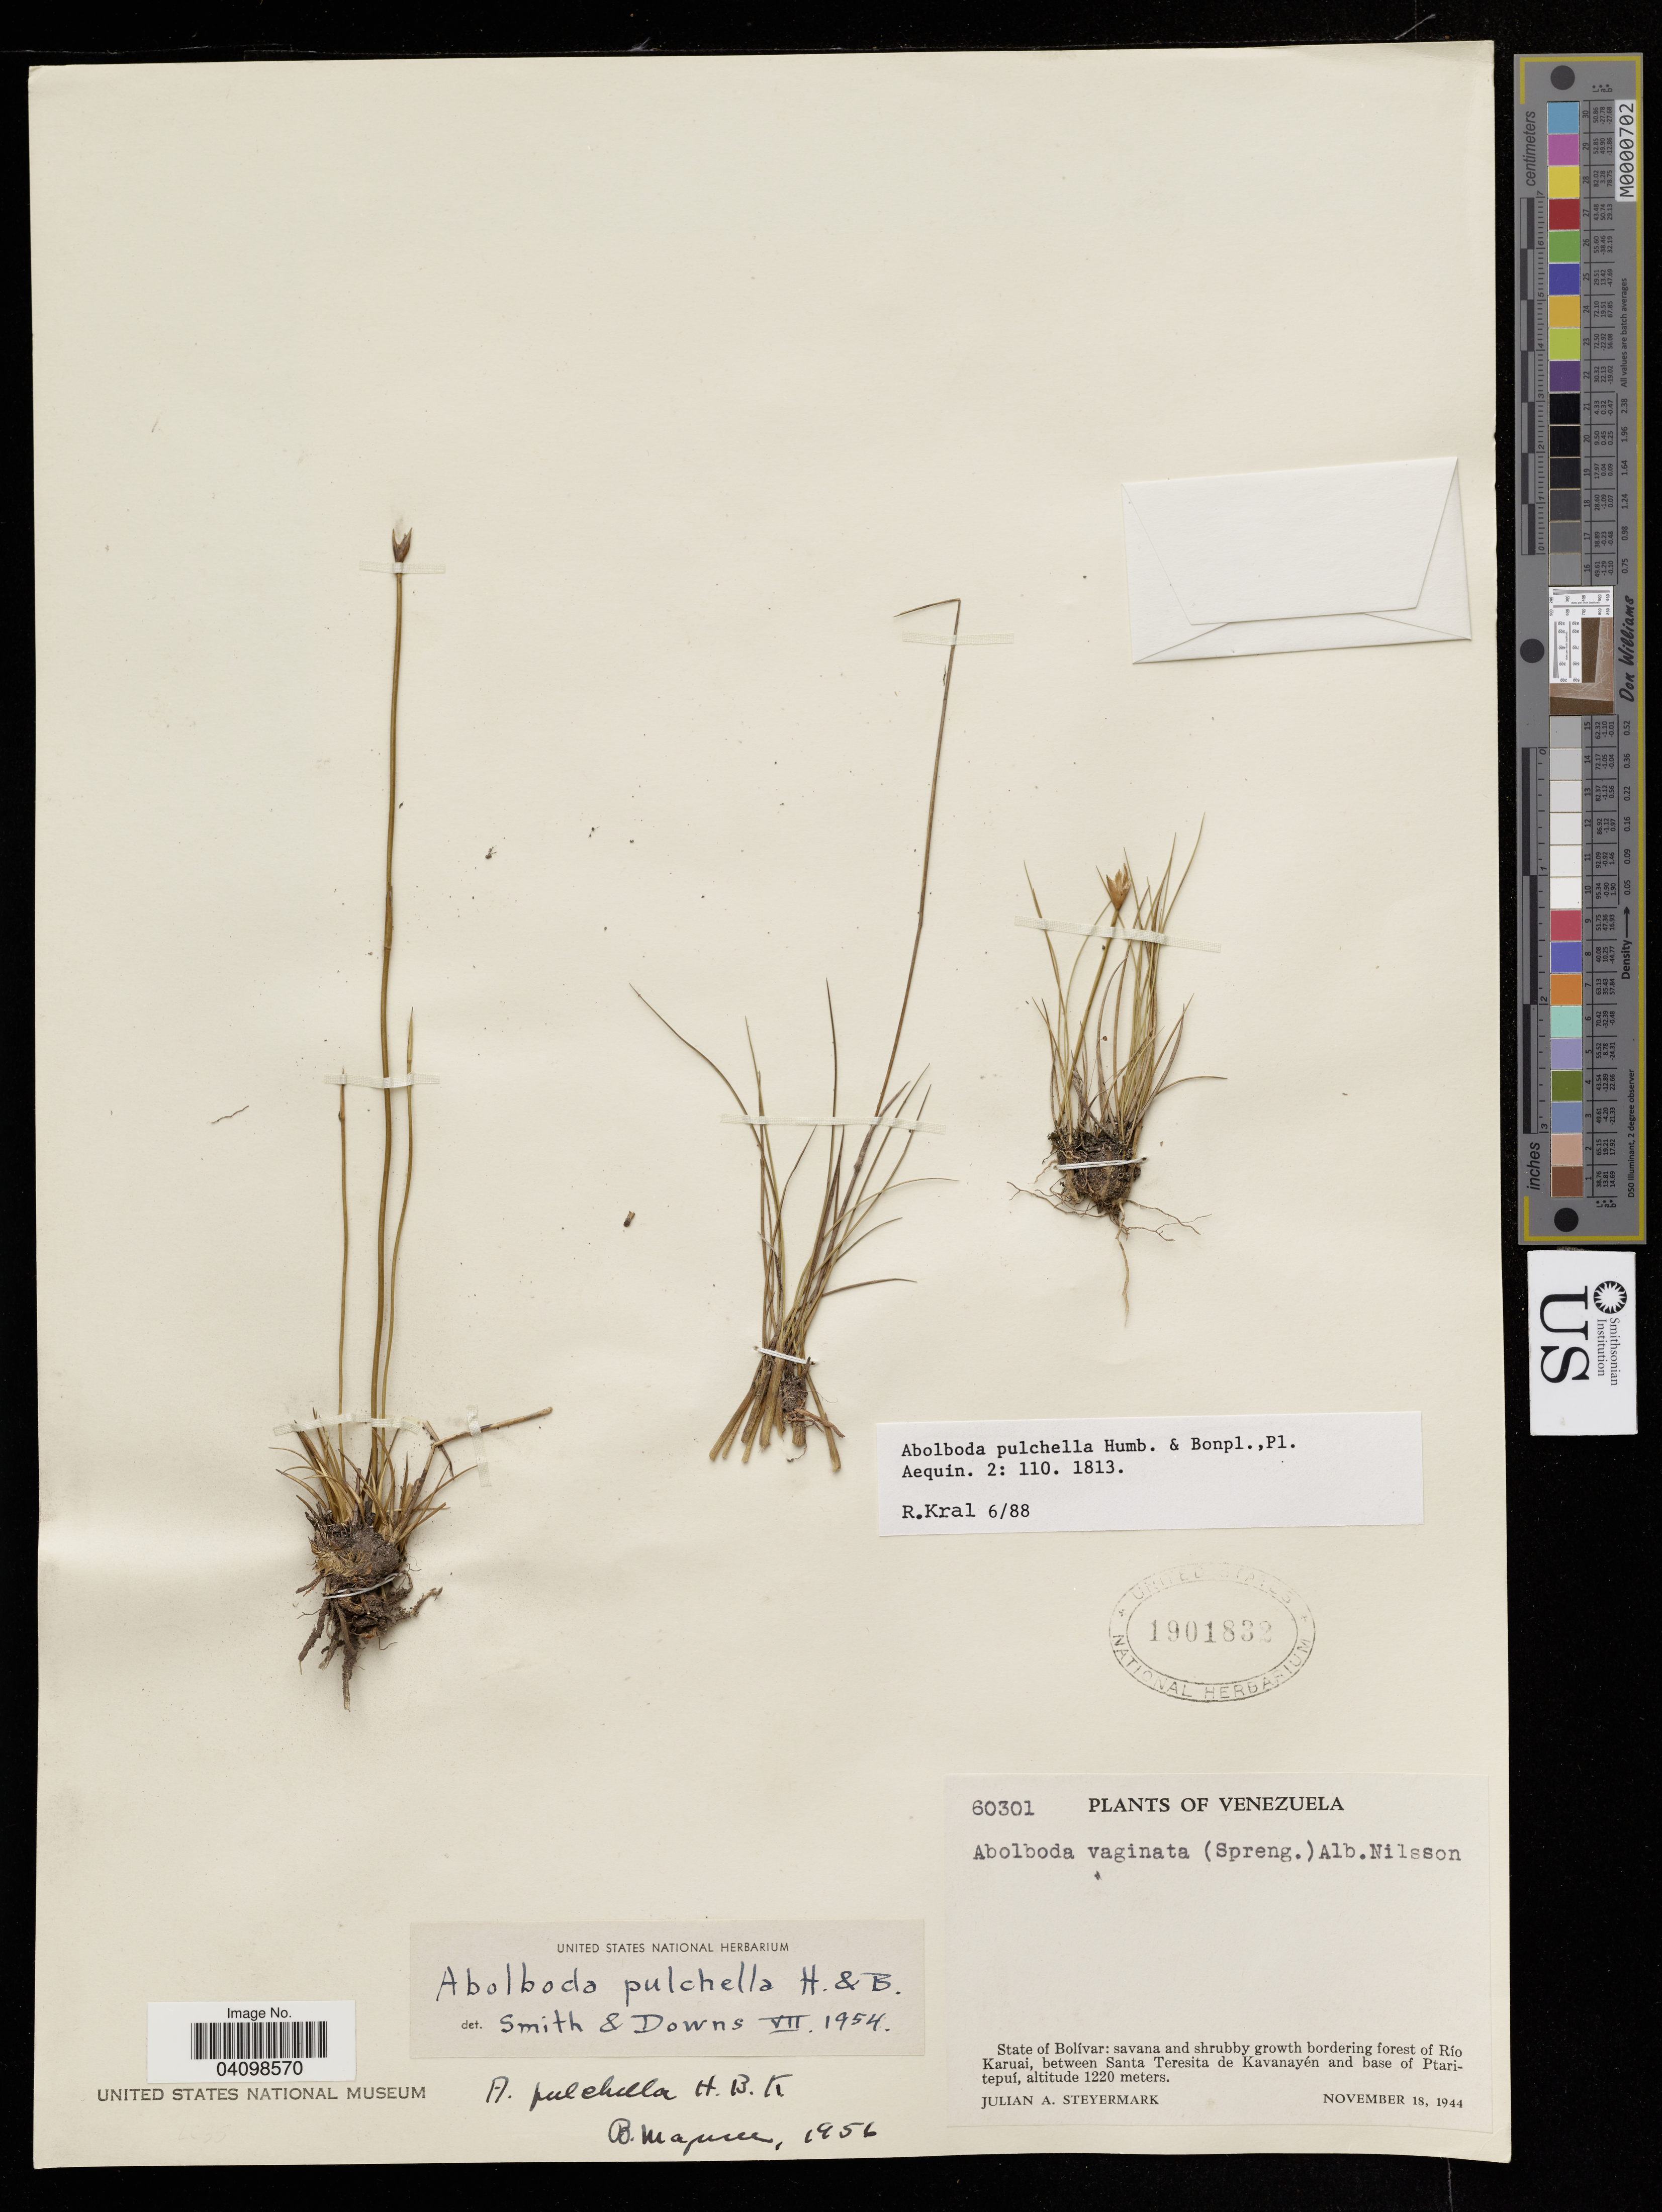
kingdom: Plantae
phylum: Tracheophyta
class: Liliopsida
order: Poales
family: Xyridaceae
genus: Abolboda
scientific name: Abolboda pulchella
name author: Bonpl.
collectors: J. Steyermark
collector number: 60301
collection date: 1944-11-18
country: Venezuela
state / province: Bolivar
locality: State of Bolívar: savana and shrubby growth bordering forest of Rio Karuai, between Santa Teresita de Kavanayén and base of Ptari-tepuí.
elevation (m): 1220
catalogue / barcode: US 1901832